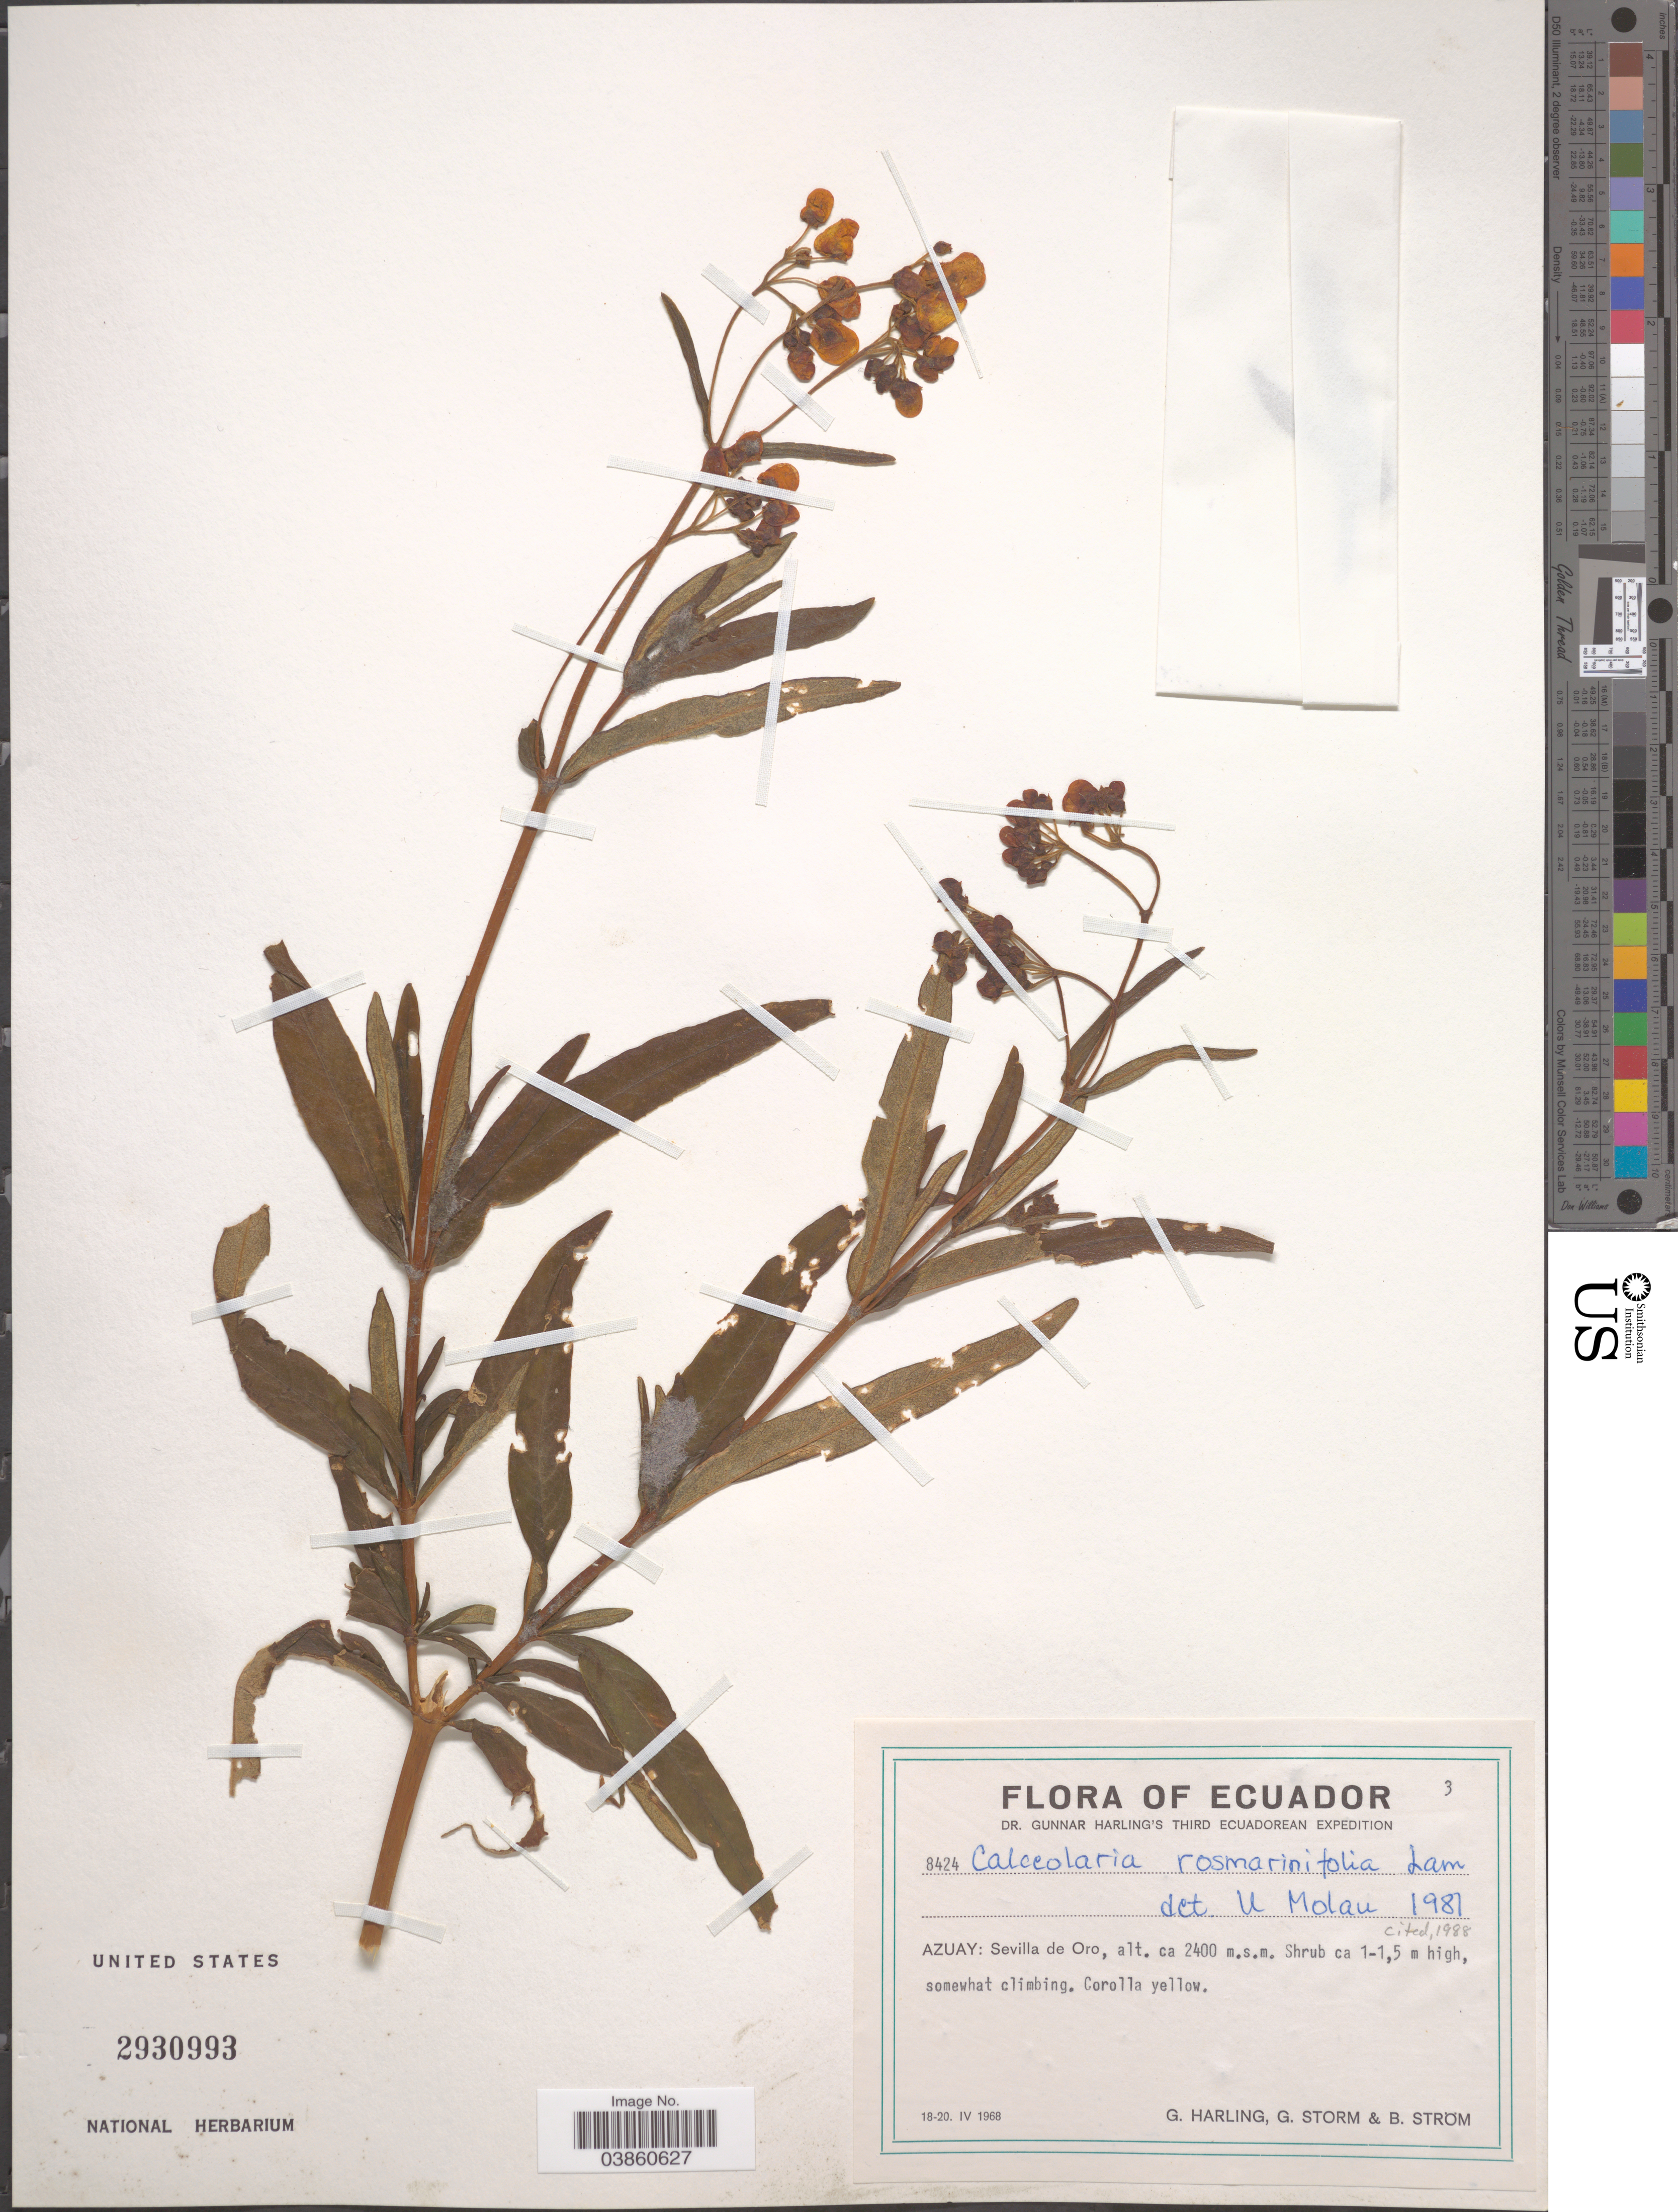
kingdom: Plantae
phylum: Tracheophyta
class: Magnoliopsida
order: Lamiales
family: Calceolariaceae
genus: Calceolaria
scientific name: Calceolaria rosmarinifolia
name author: Lam.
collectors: G. Harling, G. Storm & B. Ström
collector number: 8424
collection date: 1968-04-18/1968-04-20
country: Ecuador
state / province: Azuay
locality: Sevilla de Oro.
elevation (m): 2400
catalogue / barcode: US 2930993